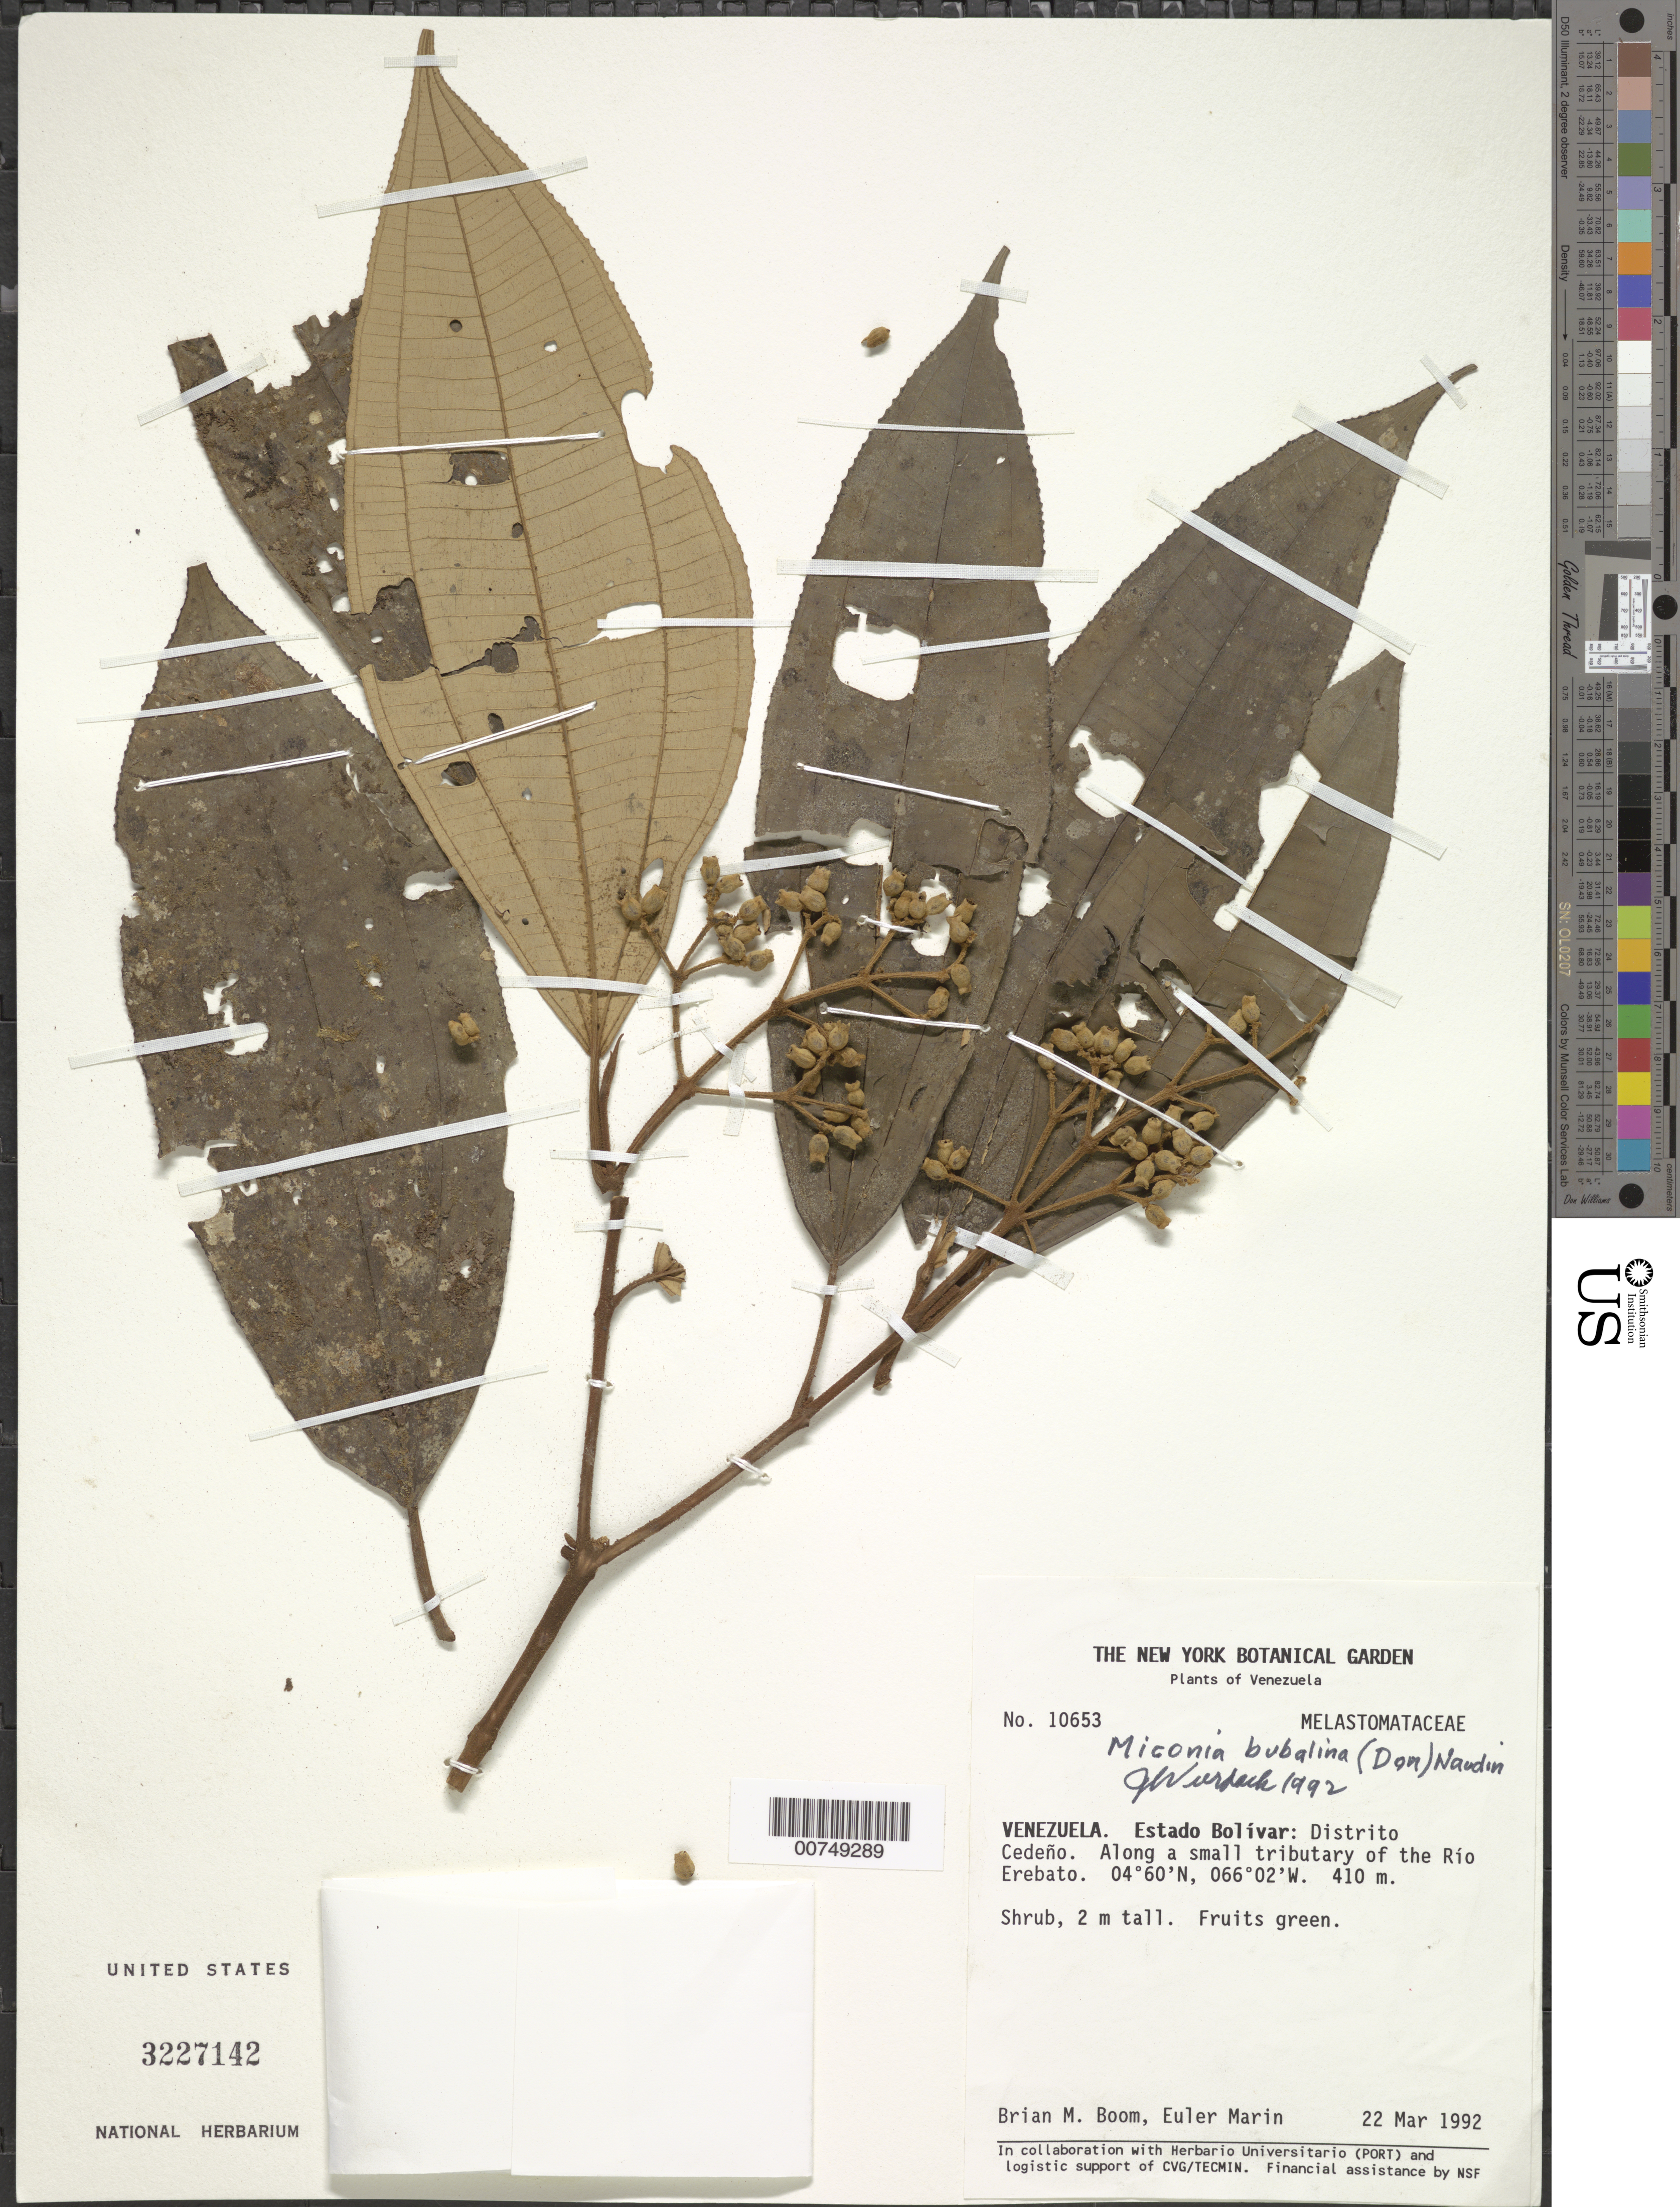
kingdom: Plantae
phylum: Tracheophyta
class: Magnoliopsida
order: Myrtales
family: Melastomataceae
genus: Miconia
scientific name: Miconia bubalina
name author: Naudin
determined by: Wurdack, John J., (US), US (UNITED STATES)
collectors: B. M. Boom & E. Marin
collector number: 10653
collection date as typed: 22-Mar-92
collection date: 1992-03-22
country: Venezuela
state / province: Bolívar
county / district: Cedeño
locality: Río Erebato, along small tributary of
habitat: Along a small tributary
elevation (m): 410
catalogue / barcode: US 3227142